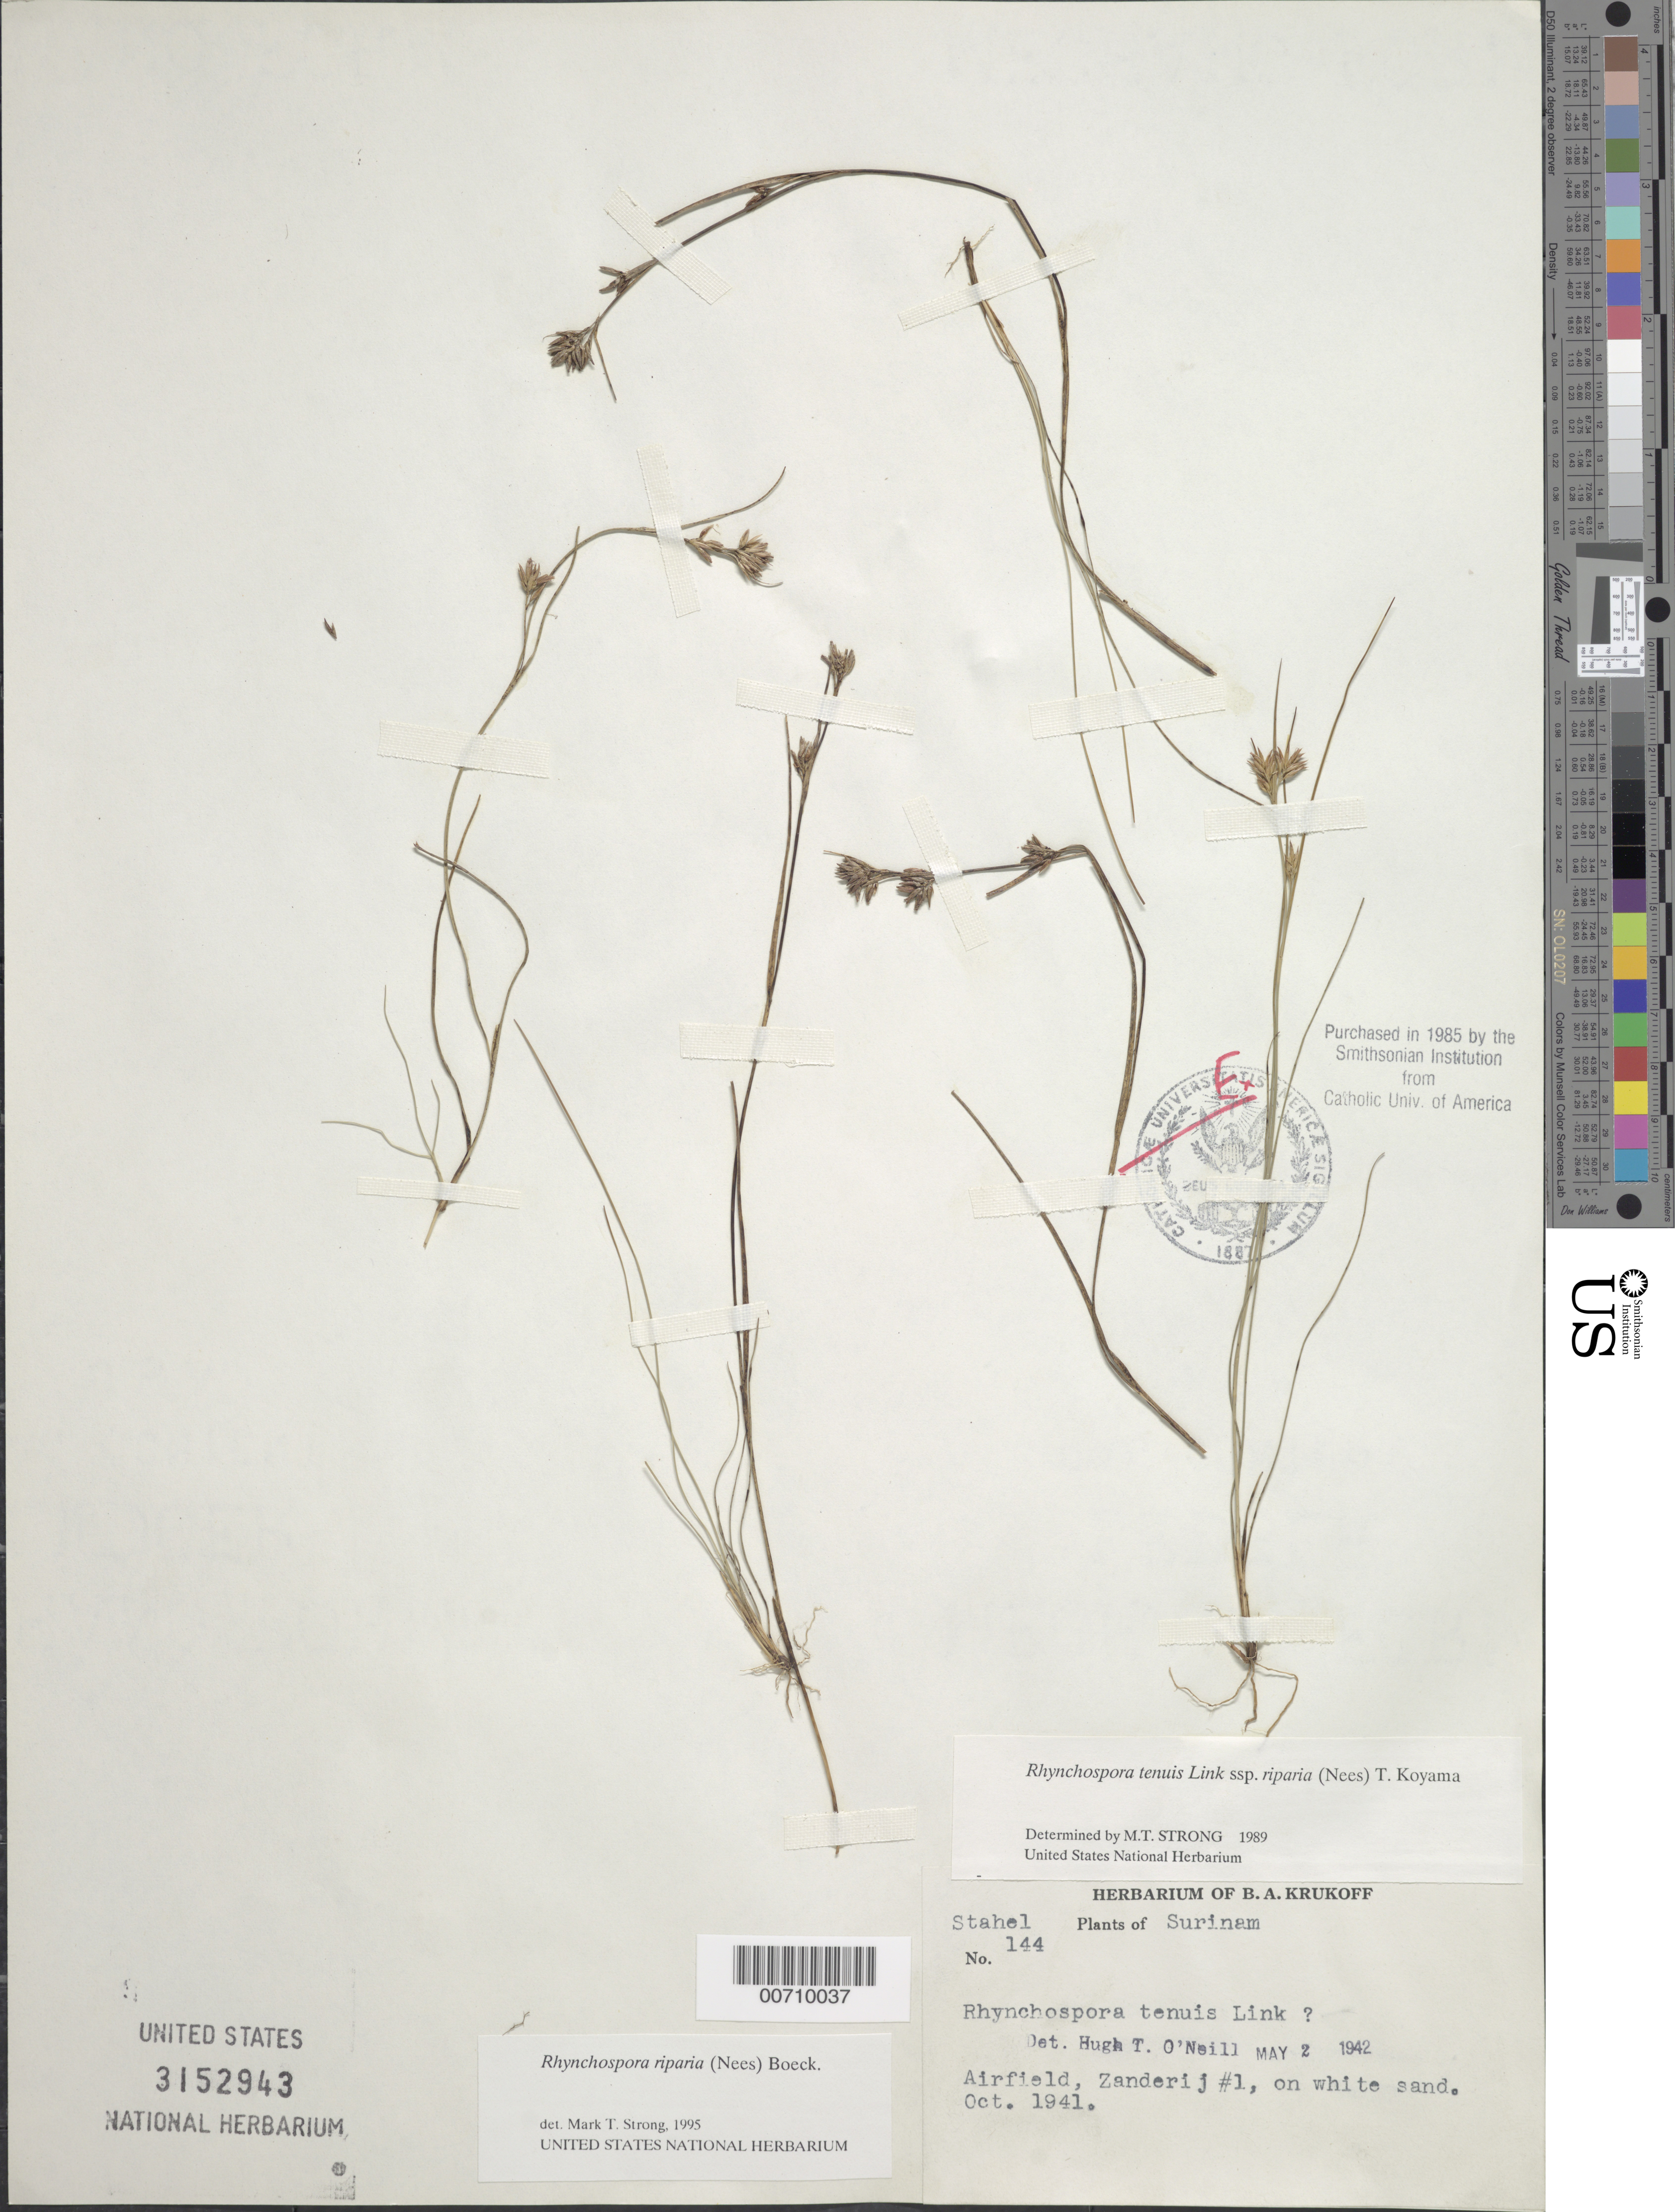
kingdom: Plantae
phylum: Tracheophyta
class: Liliopsida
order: Poales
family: Cyperaceae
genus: Rhynchospora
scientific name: Rhynchospora riparia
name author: (Nees) Boeckeler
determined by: Strong, M. T., (US), Smithsonian Institution - National Museum of Natural History (UNITED STATES)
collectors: G. Stahel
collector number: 144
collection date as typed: Oct-41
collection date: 1941-10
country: Suriname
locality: Zanderij 1, airfield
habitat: White sand, airfield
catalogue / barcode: US 3152943